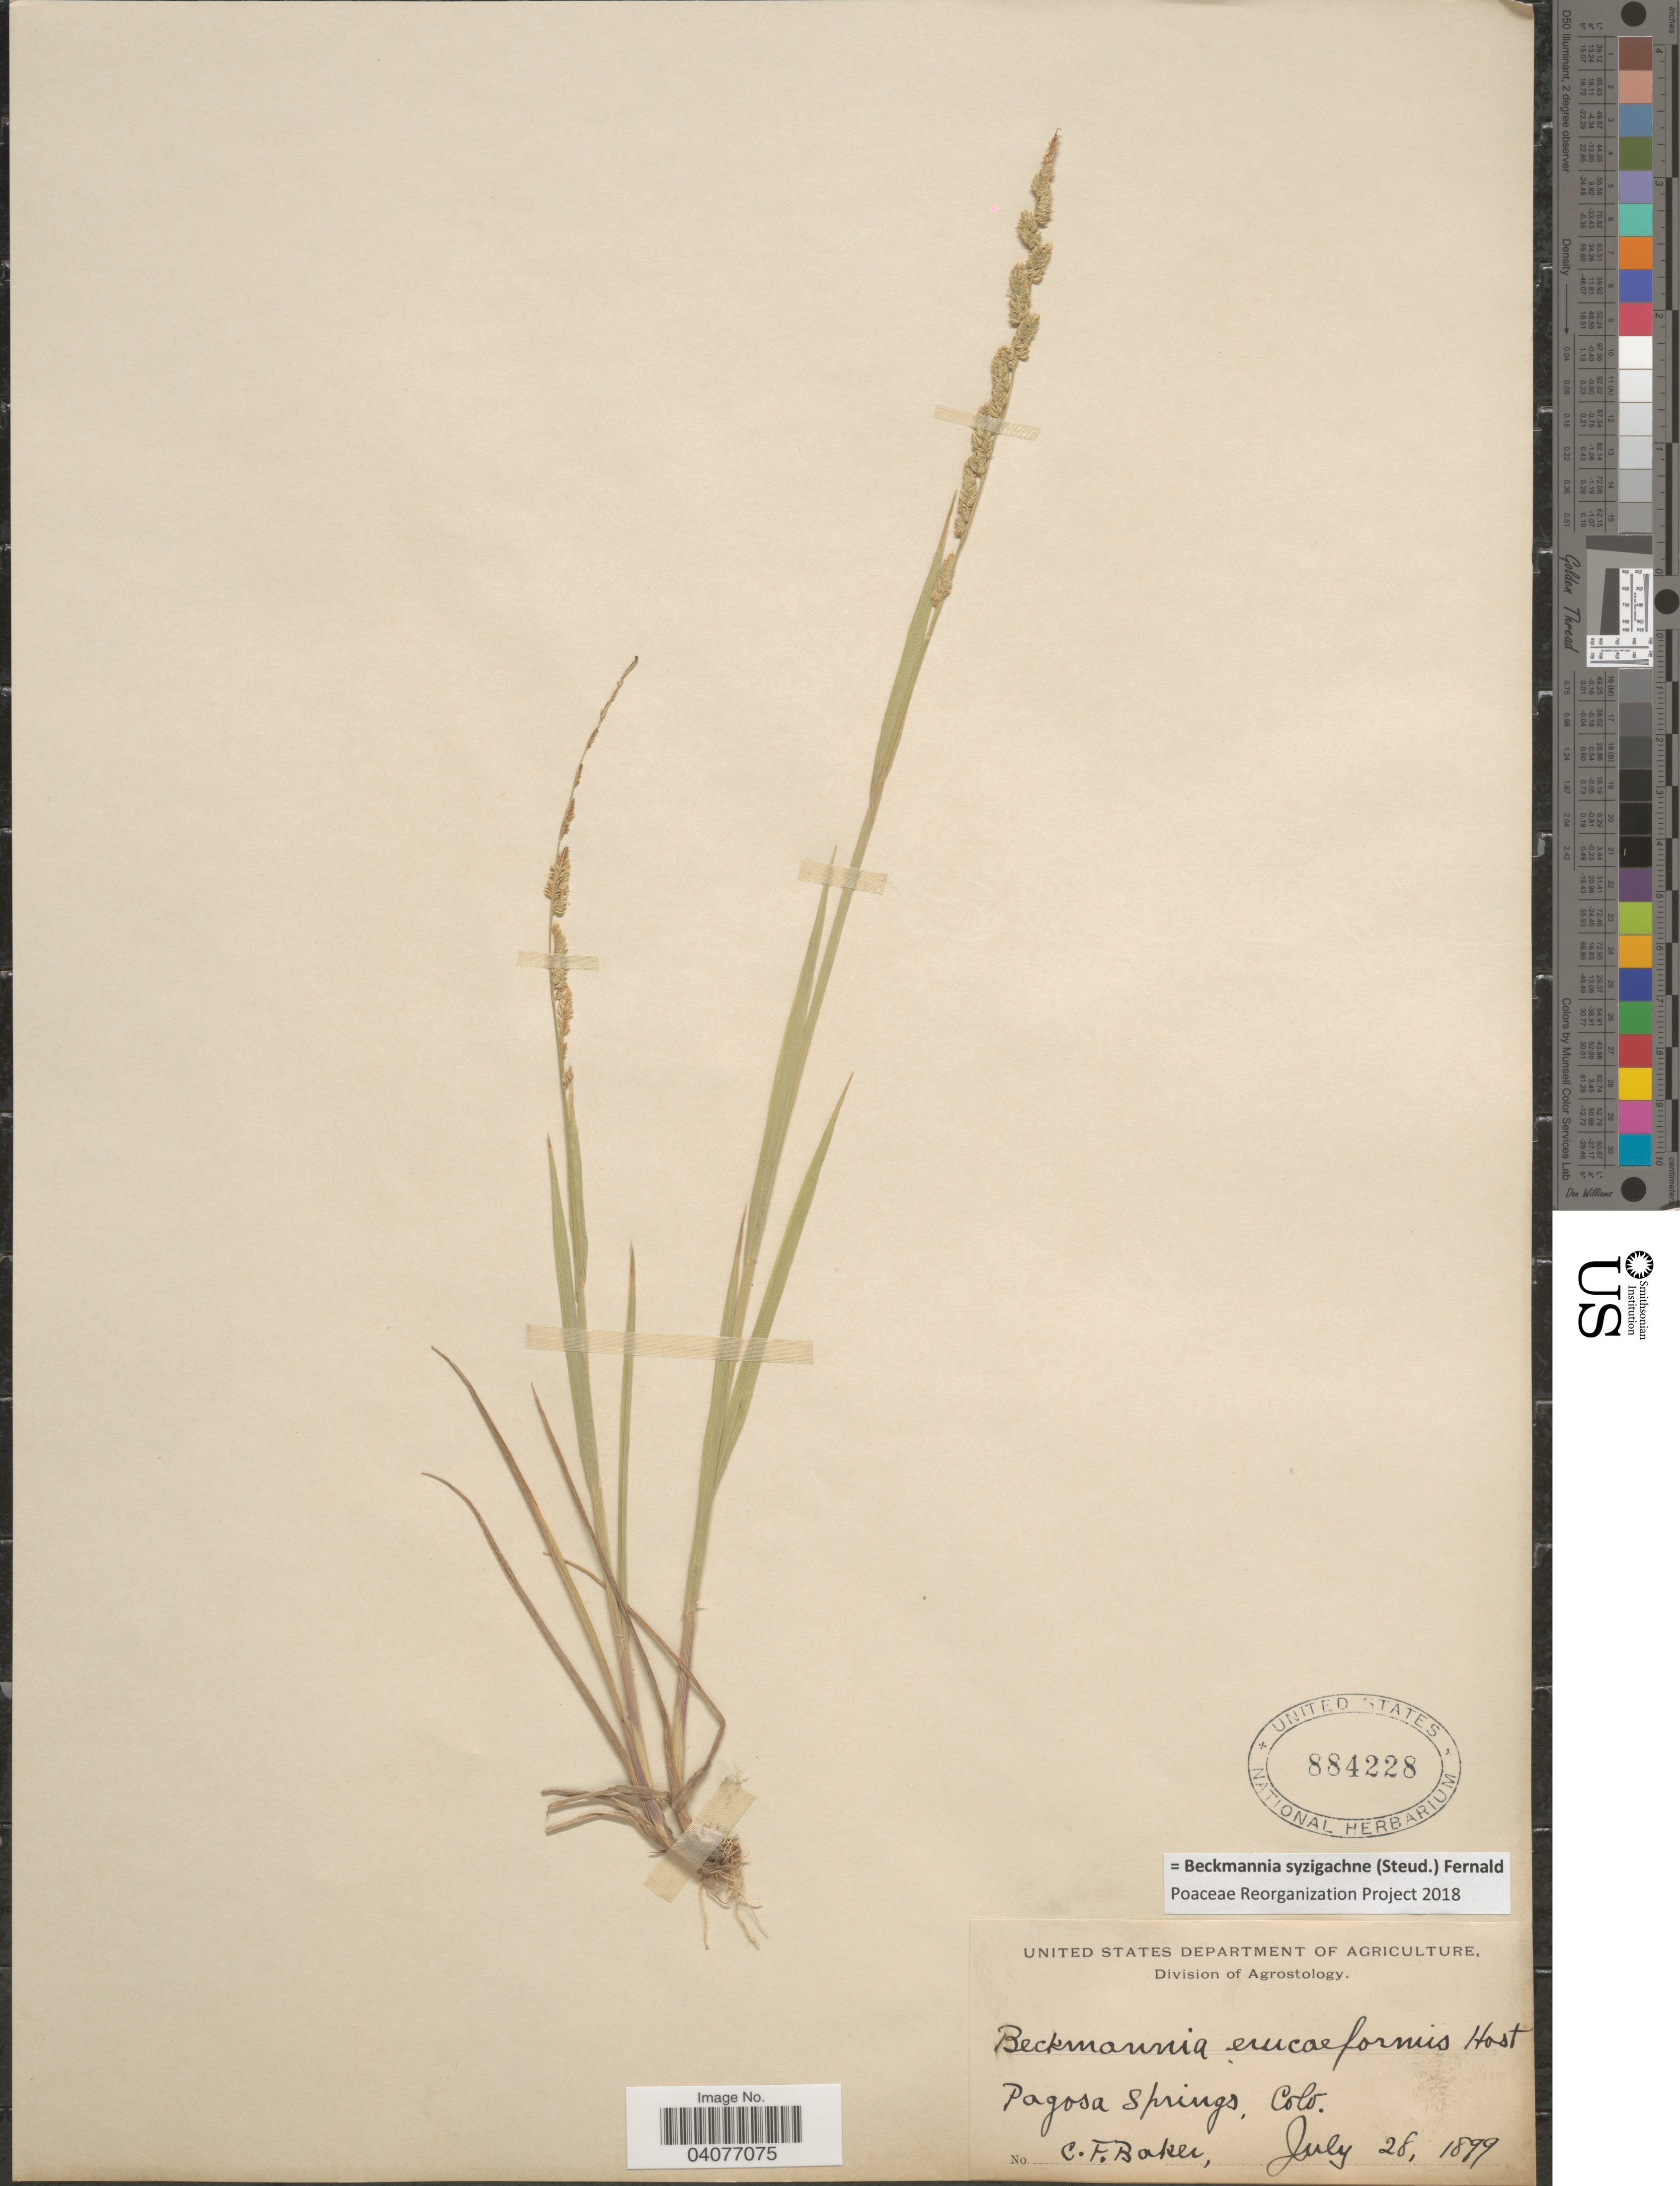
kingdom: Plantae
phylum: Tracheophyta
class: Liliopsida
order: Poales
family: Poaceae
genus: Beckmannia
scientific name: Beckmannia syzigachne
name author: (Steud.) Fernald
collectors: C. F. Baker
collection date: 1899-07-28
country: United States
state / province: Colorado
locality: Pagosa Springs.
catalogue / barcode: US 884228